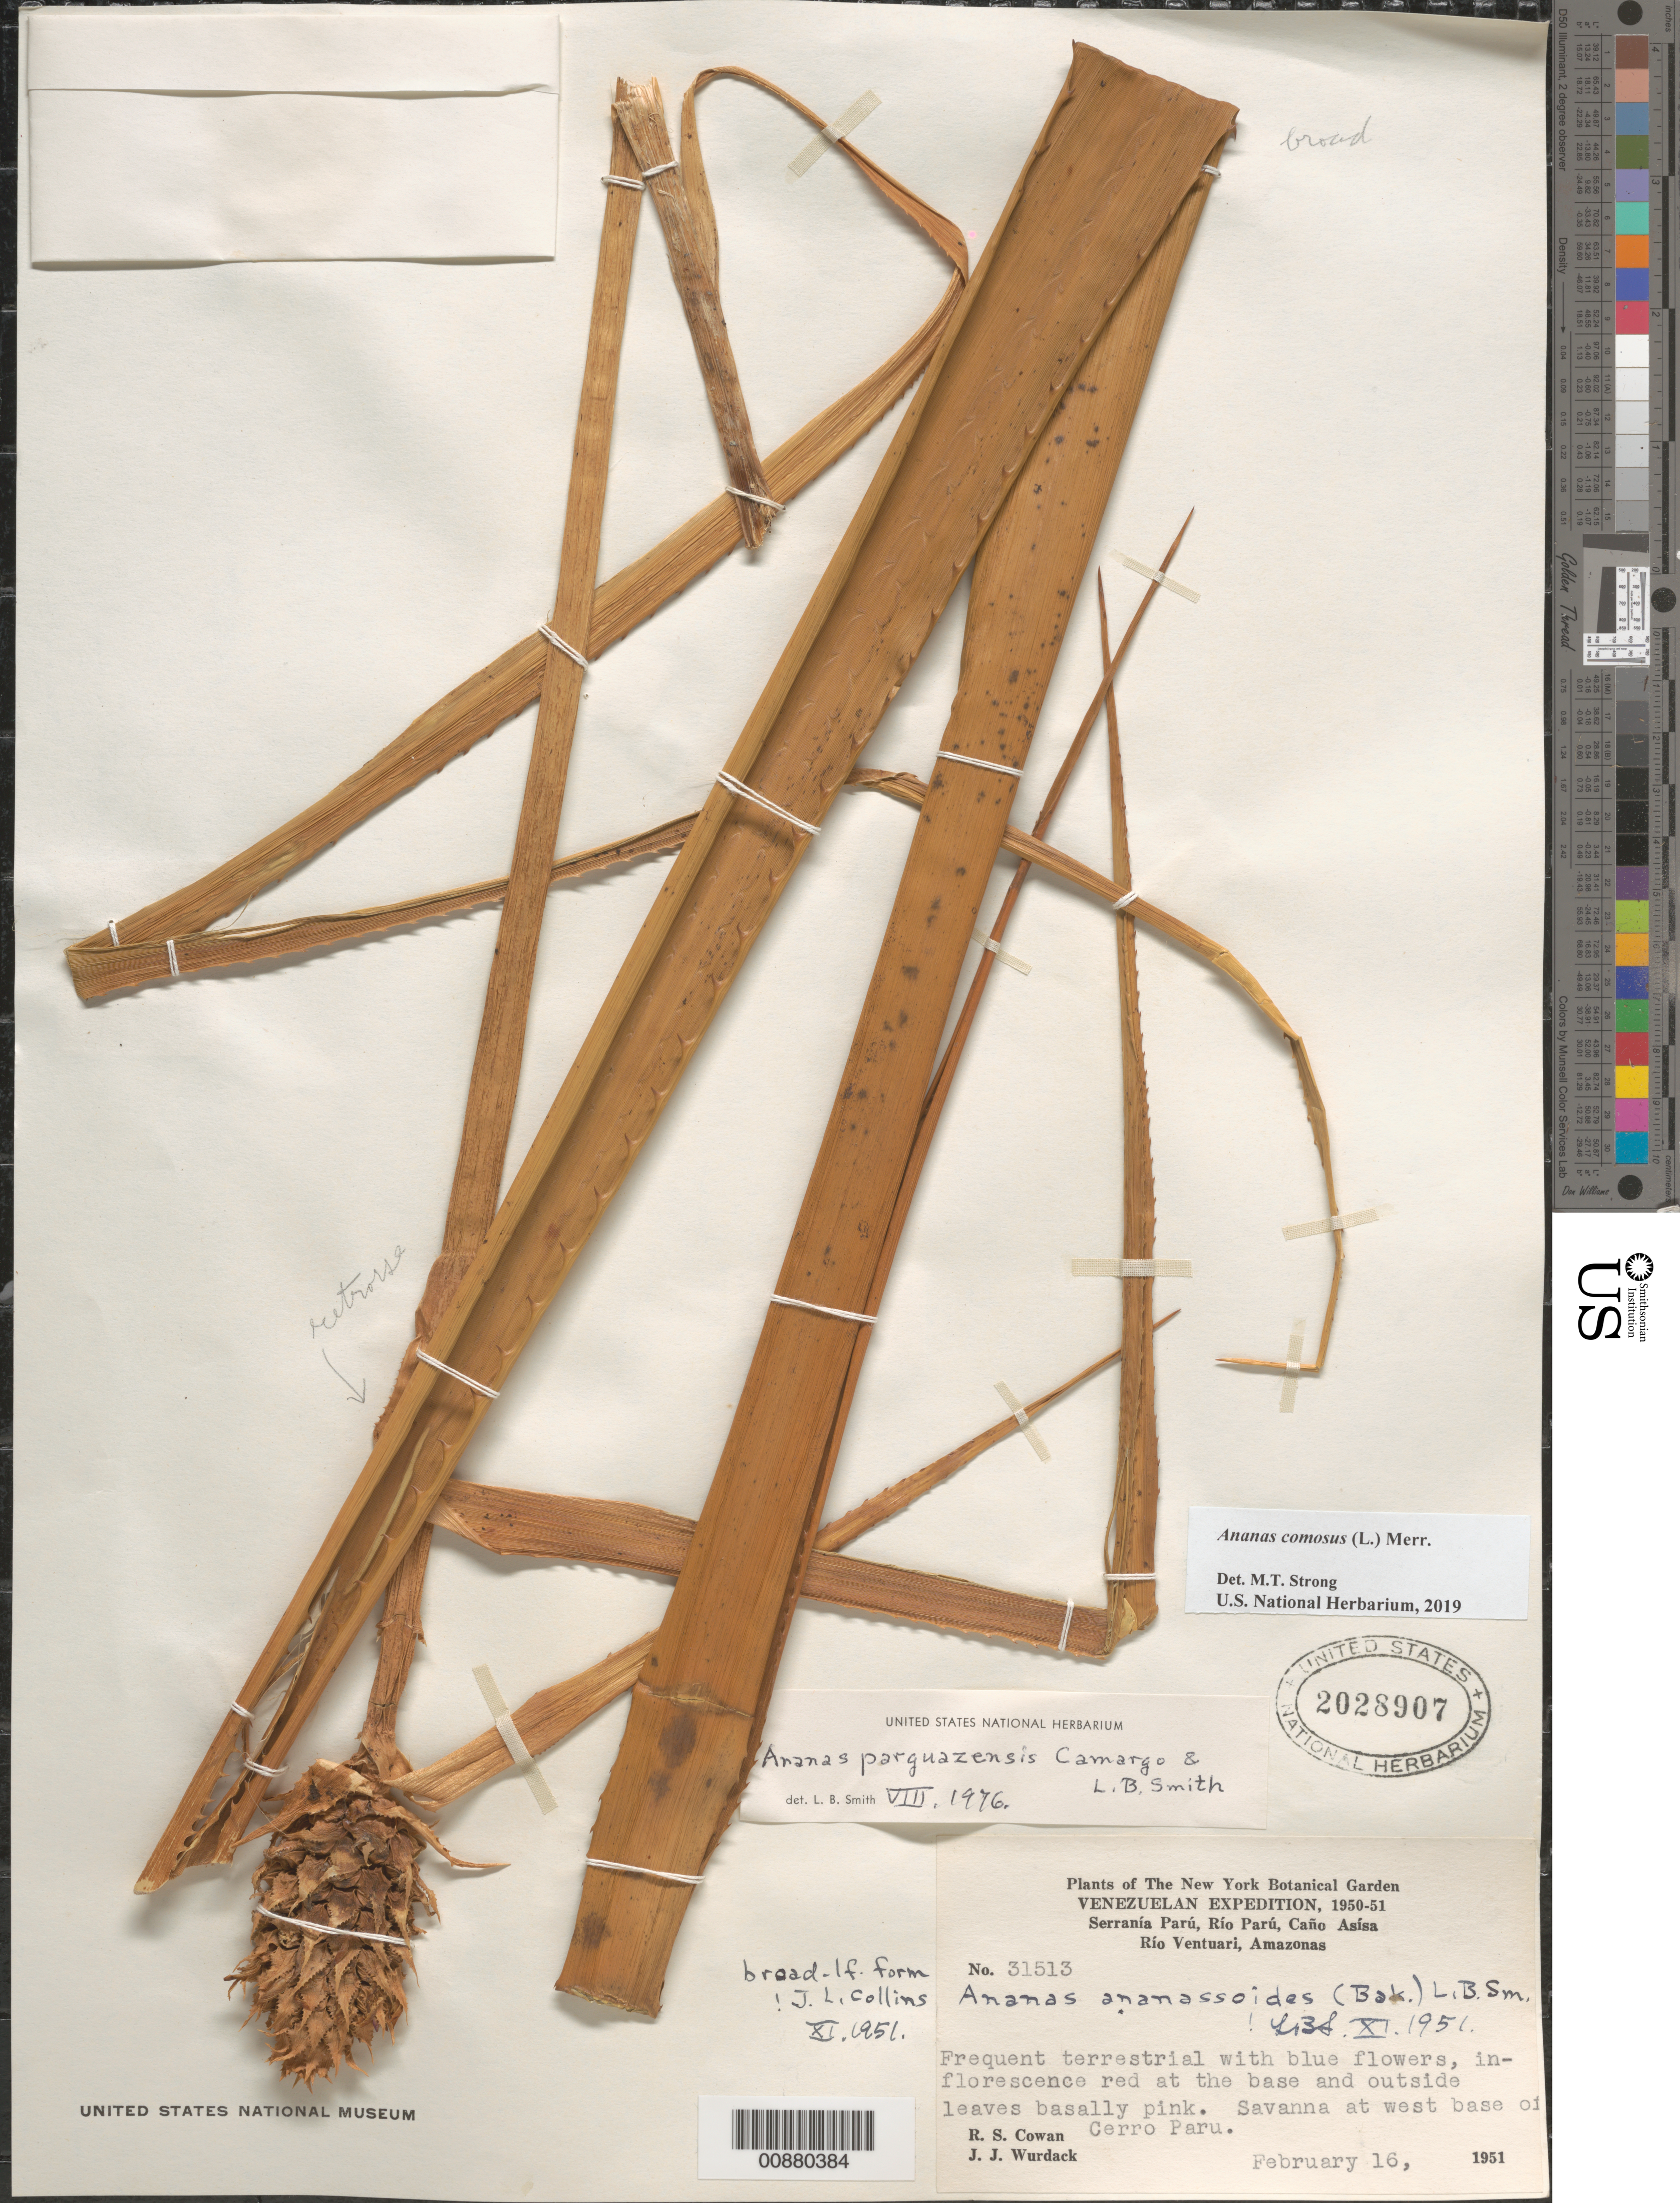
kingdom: Plantae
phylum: Tracheophyta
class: Liliopsida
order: Poales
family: Bromeliaceae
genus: Ananas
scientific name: Ananas comosus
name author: (L.) Merr.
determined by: Strong, Mark T., (BOT), Smithsonian Institution - National Museum of Natural History (UNITED STATES)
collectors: R. S. Cowan & J. J. Wurdack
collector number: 31513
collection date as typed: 16-Feb-51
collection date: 1951-02-16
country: Venezuela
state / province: Amazonas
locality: Serranía Parú, W base of Cerro Río Parú on Caño Asía, Río Ventuari,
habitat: Savanna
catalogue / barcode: US 2028907